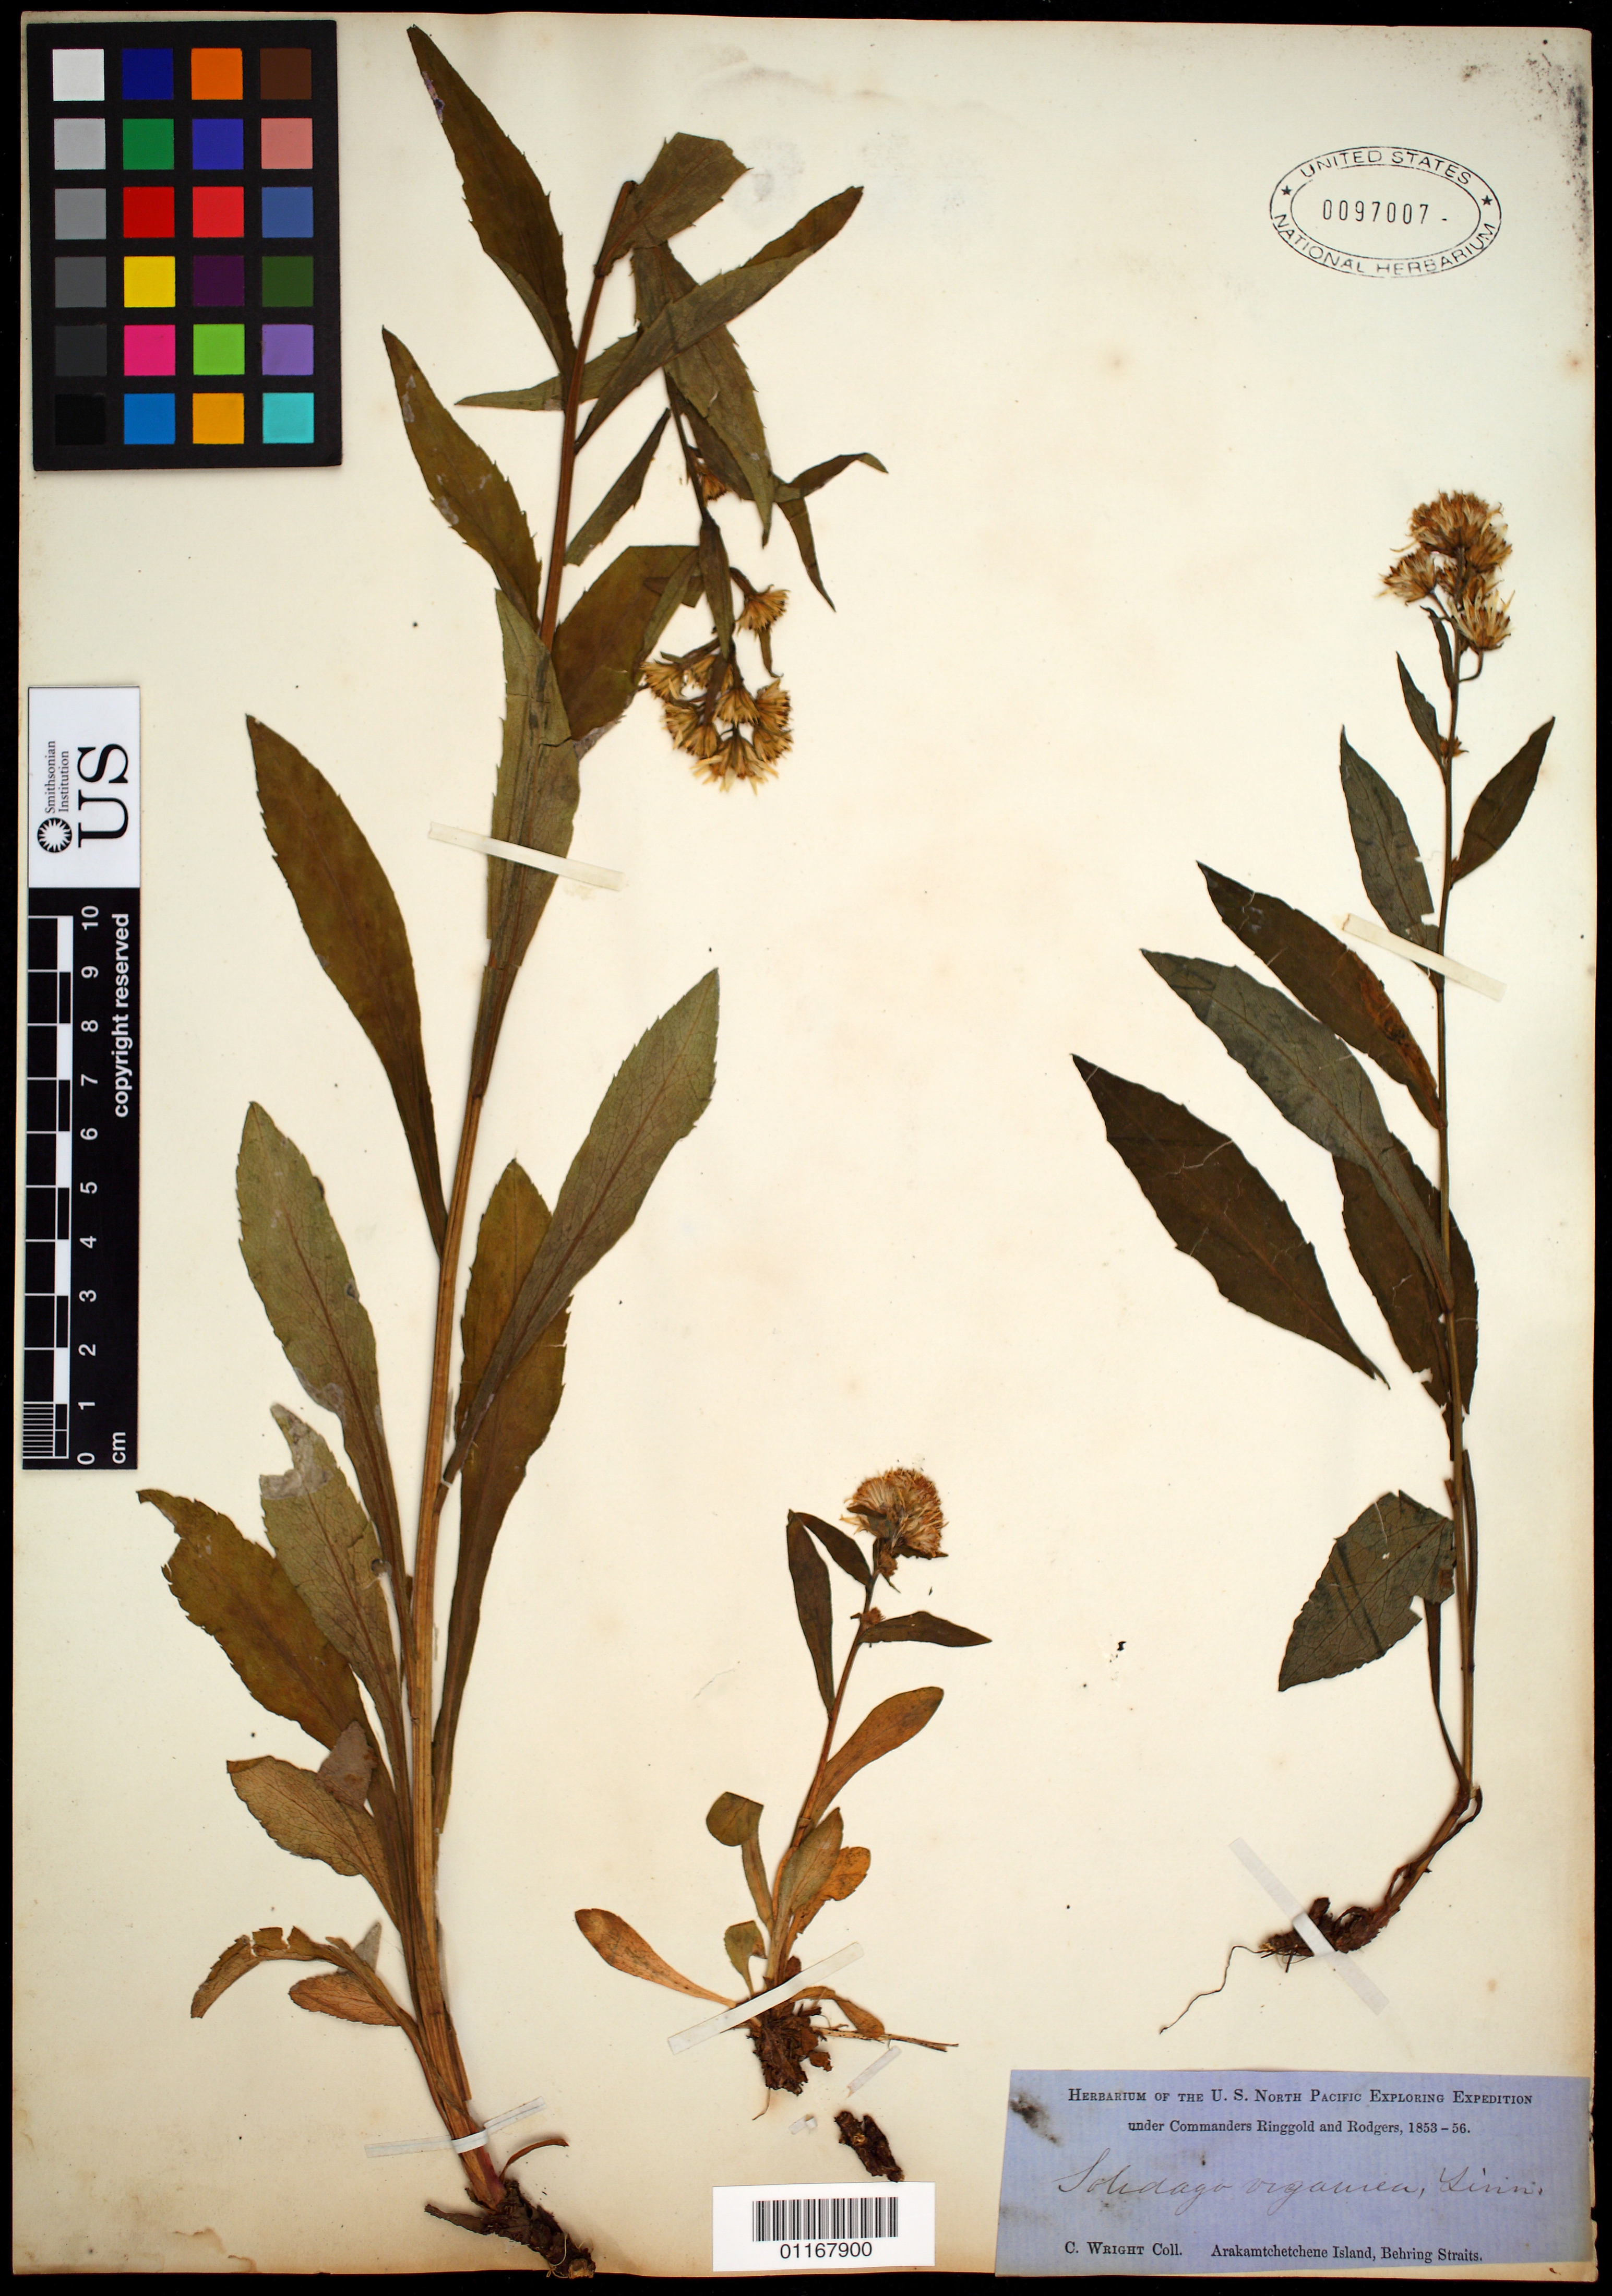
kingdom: Plantae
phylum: Tracheophyta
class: Magnoliopsida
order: Asterales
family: Asteraceae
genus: Solidago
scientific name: Solidago virgaurea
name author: L.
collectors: C. Wright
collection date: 1853/1856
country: Russian Federation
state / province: Chukotka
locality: Arakamtchetchene I. Bering's Straits.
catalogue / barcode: US 97007